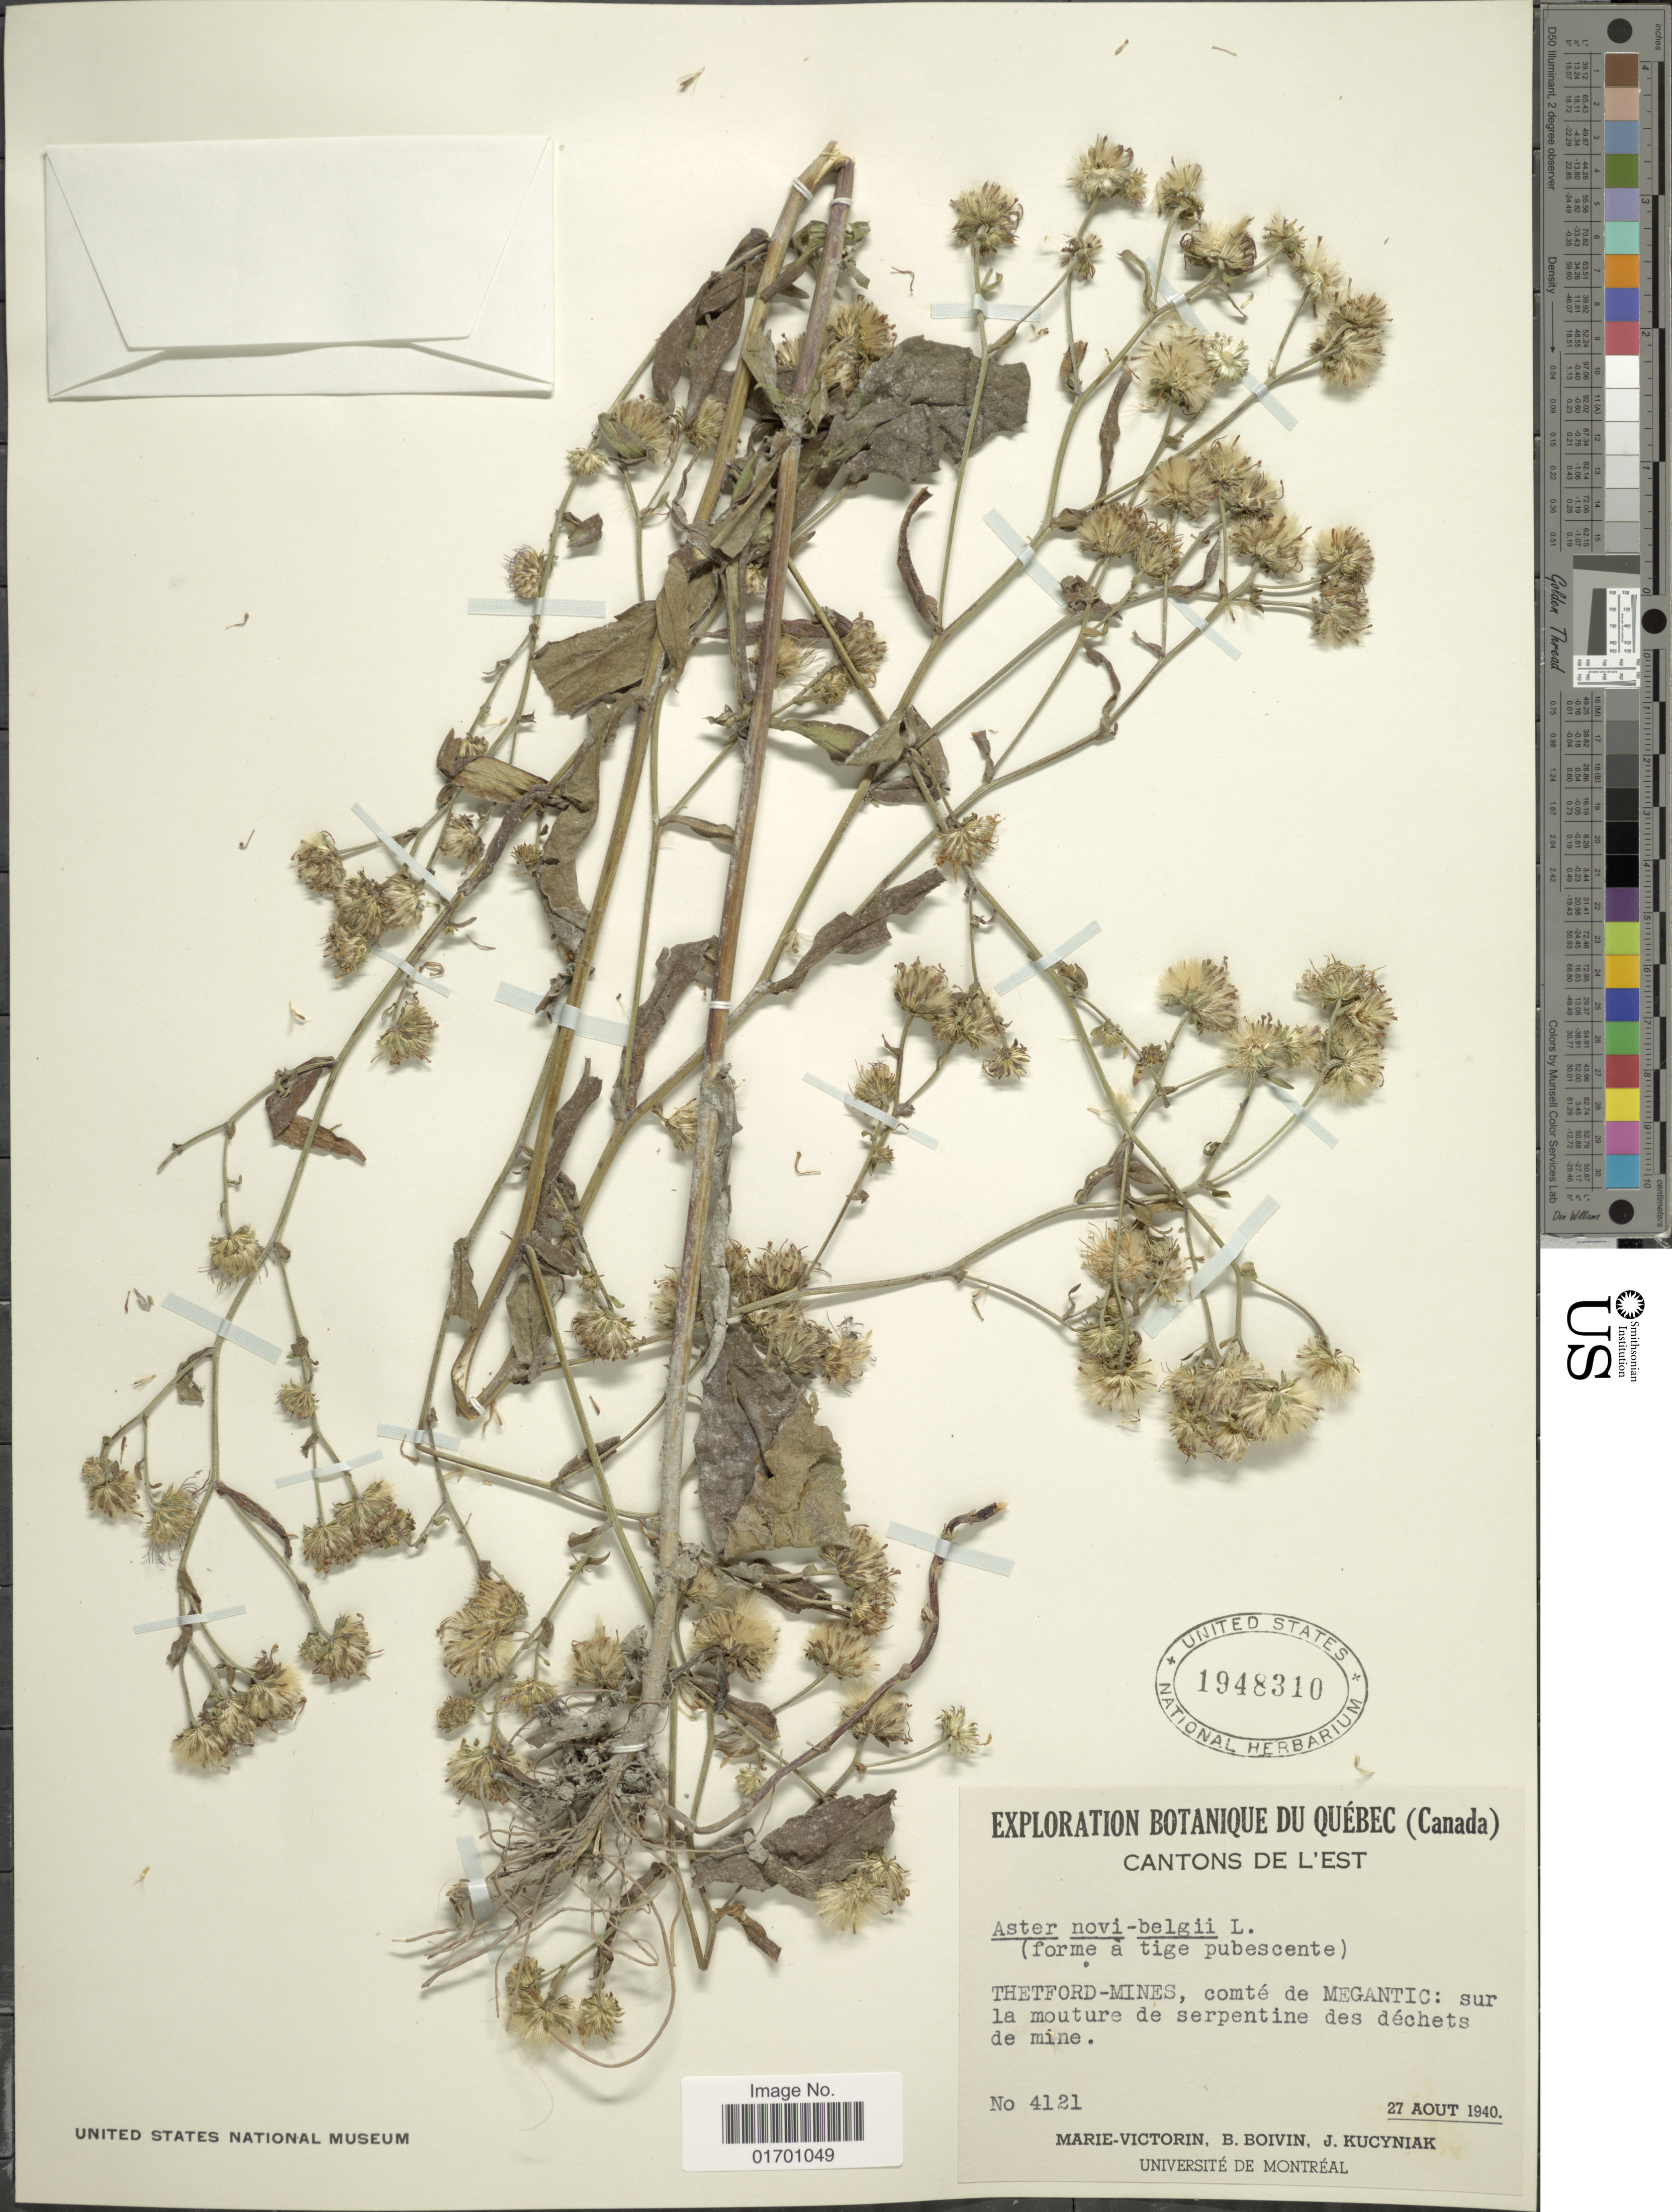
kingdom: Plantae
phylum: Tracheophyta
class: Magnoliopsida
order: Asterales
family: Asteraceae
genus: Symphyotrichum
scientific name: Symphyotrichum novi-belgii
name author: (L.) G.L. Nesom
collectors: -. Marie-Victorin, J. R. B. Boivin & J. Kucyniak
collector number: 4121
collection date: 1940-08-27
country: Canada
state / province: Quebec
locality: Thetford-Mines, comte de Megantic: sur la mouture de serpentine des dechets de mine.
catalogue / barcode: US 1948310